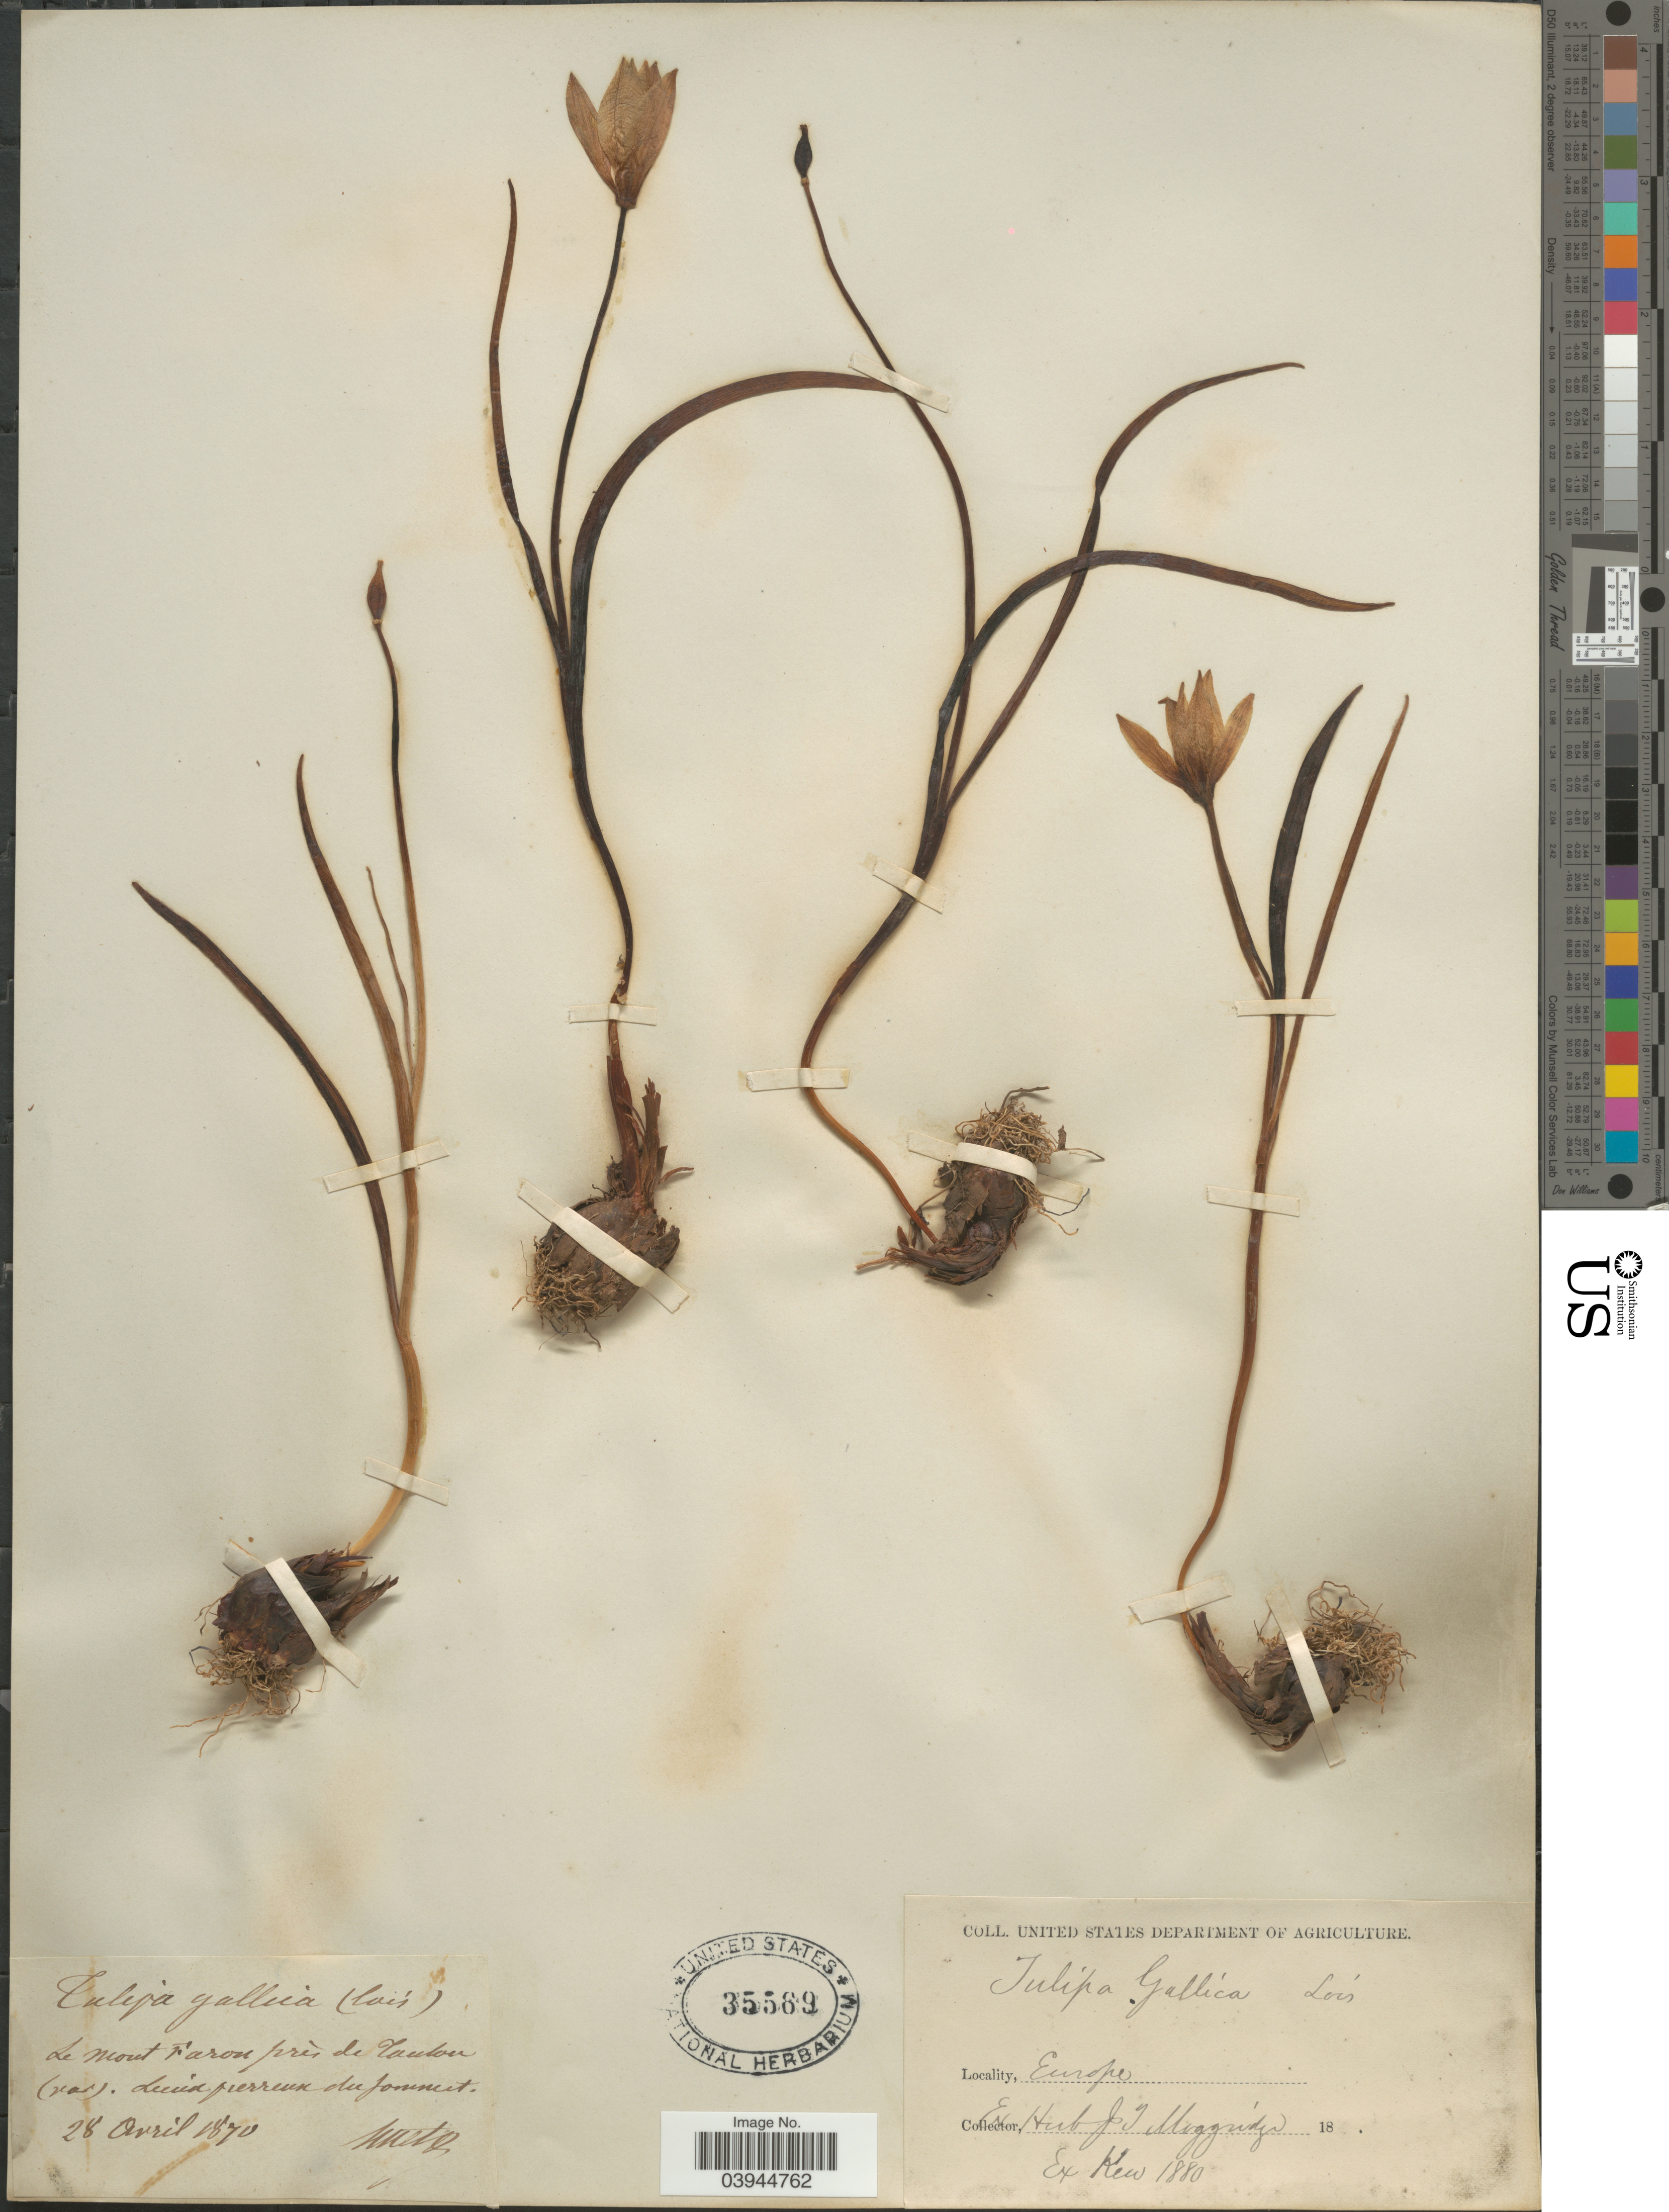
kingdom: Plantae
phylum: Tracheophyta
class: Liliopsida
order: Liliales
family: Liliaceae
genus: Tulipa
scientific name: Tulipa gallica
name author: Delaun. ex Loisel.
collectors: Huetz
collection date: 1870-04-28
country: France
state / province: Provence-Alpes-Côte d'Azur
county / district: Var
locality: Europe. Le Mont Faron prés de Toulon (Var). Lueiva pierreux du formet.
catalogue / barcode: US 35589